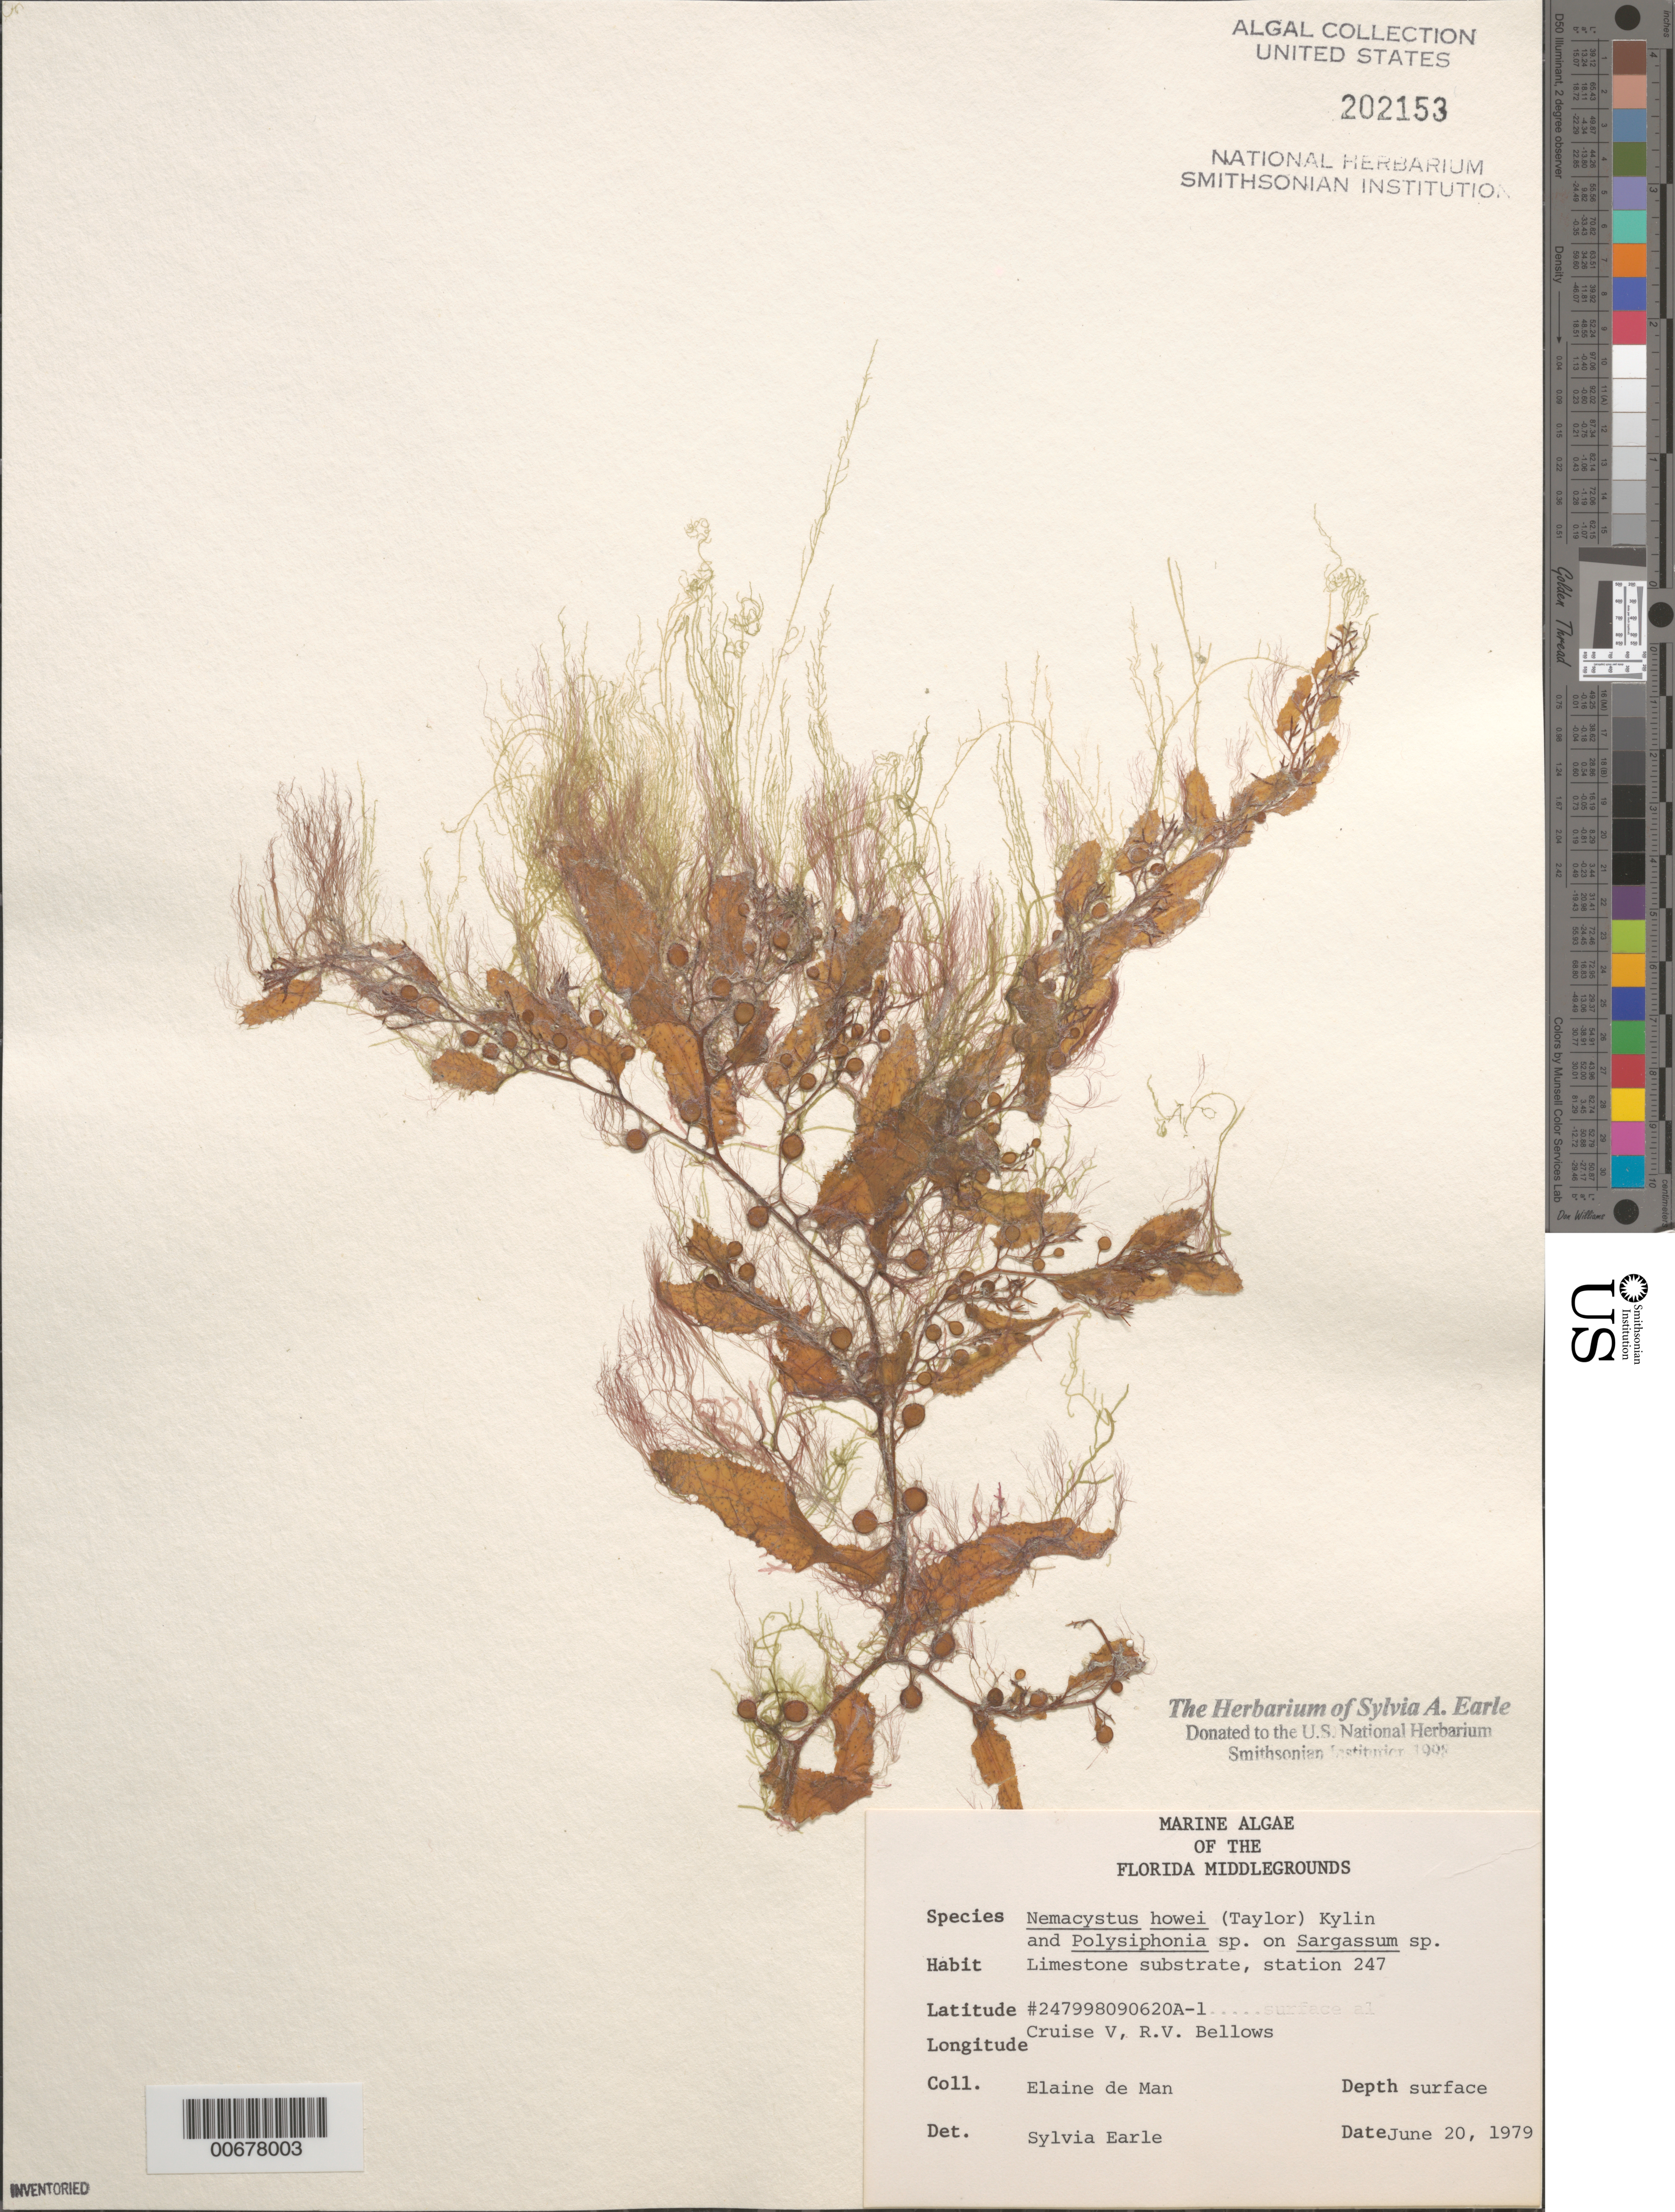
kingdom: Chromista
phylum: Ochrophyta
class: Phaeophyceae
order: Ectocarpales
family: Chordariaceae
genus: Nemacystus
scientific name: Nemacystus howei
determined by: Earle, S. A.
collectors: E. de Man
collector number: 247998090620A-1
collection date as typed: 20 Jun 1979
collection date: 1979-06-20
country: United States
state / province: Florida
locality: Florida Middle Grounds, Gulf of Mexico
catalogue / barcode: US 202153